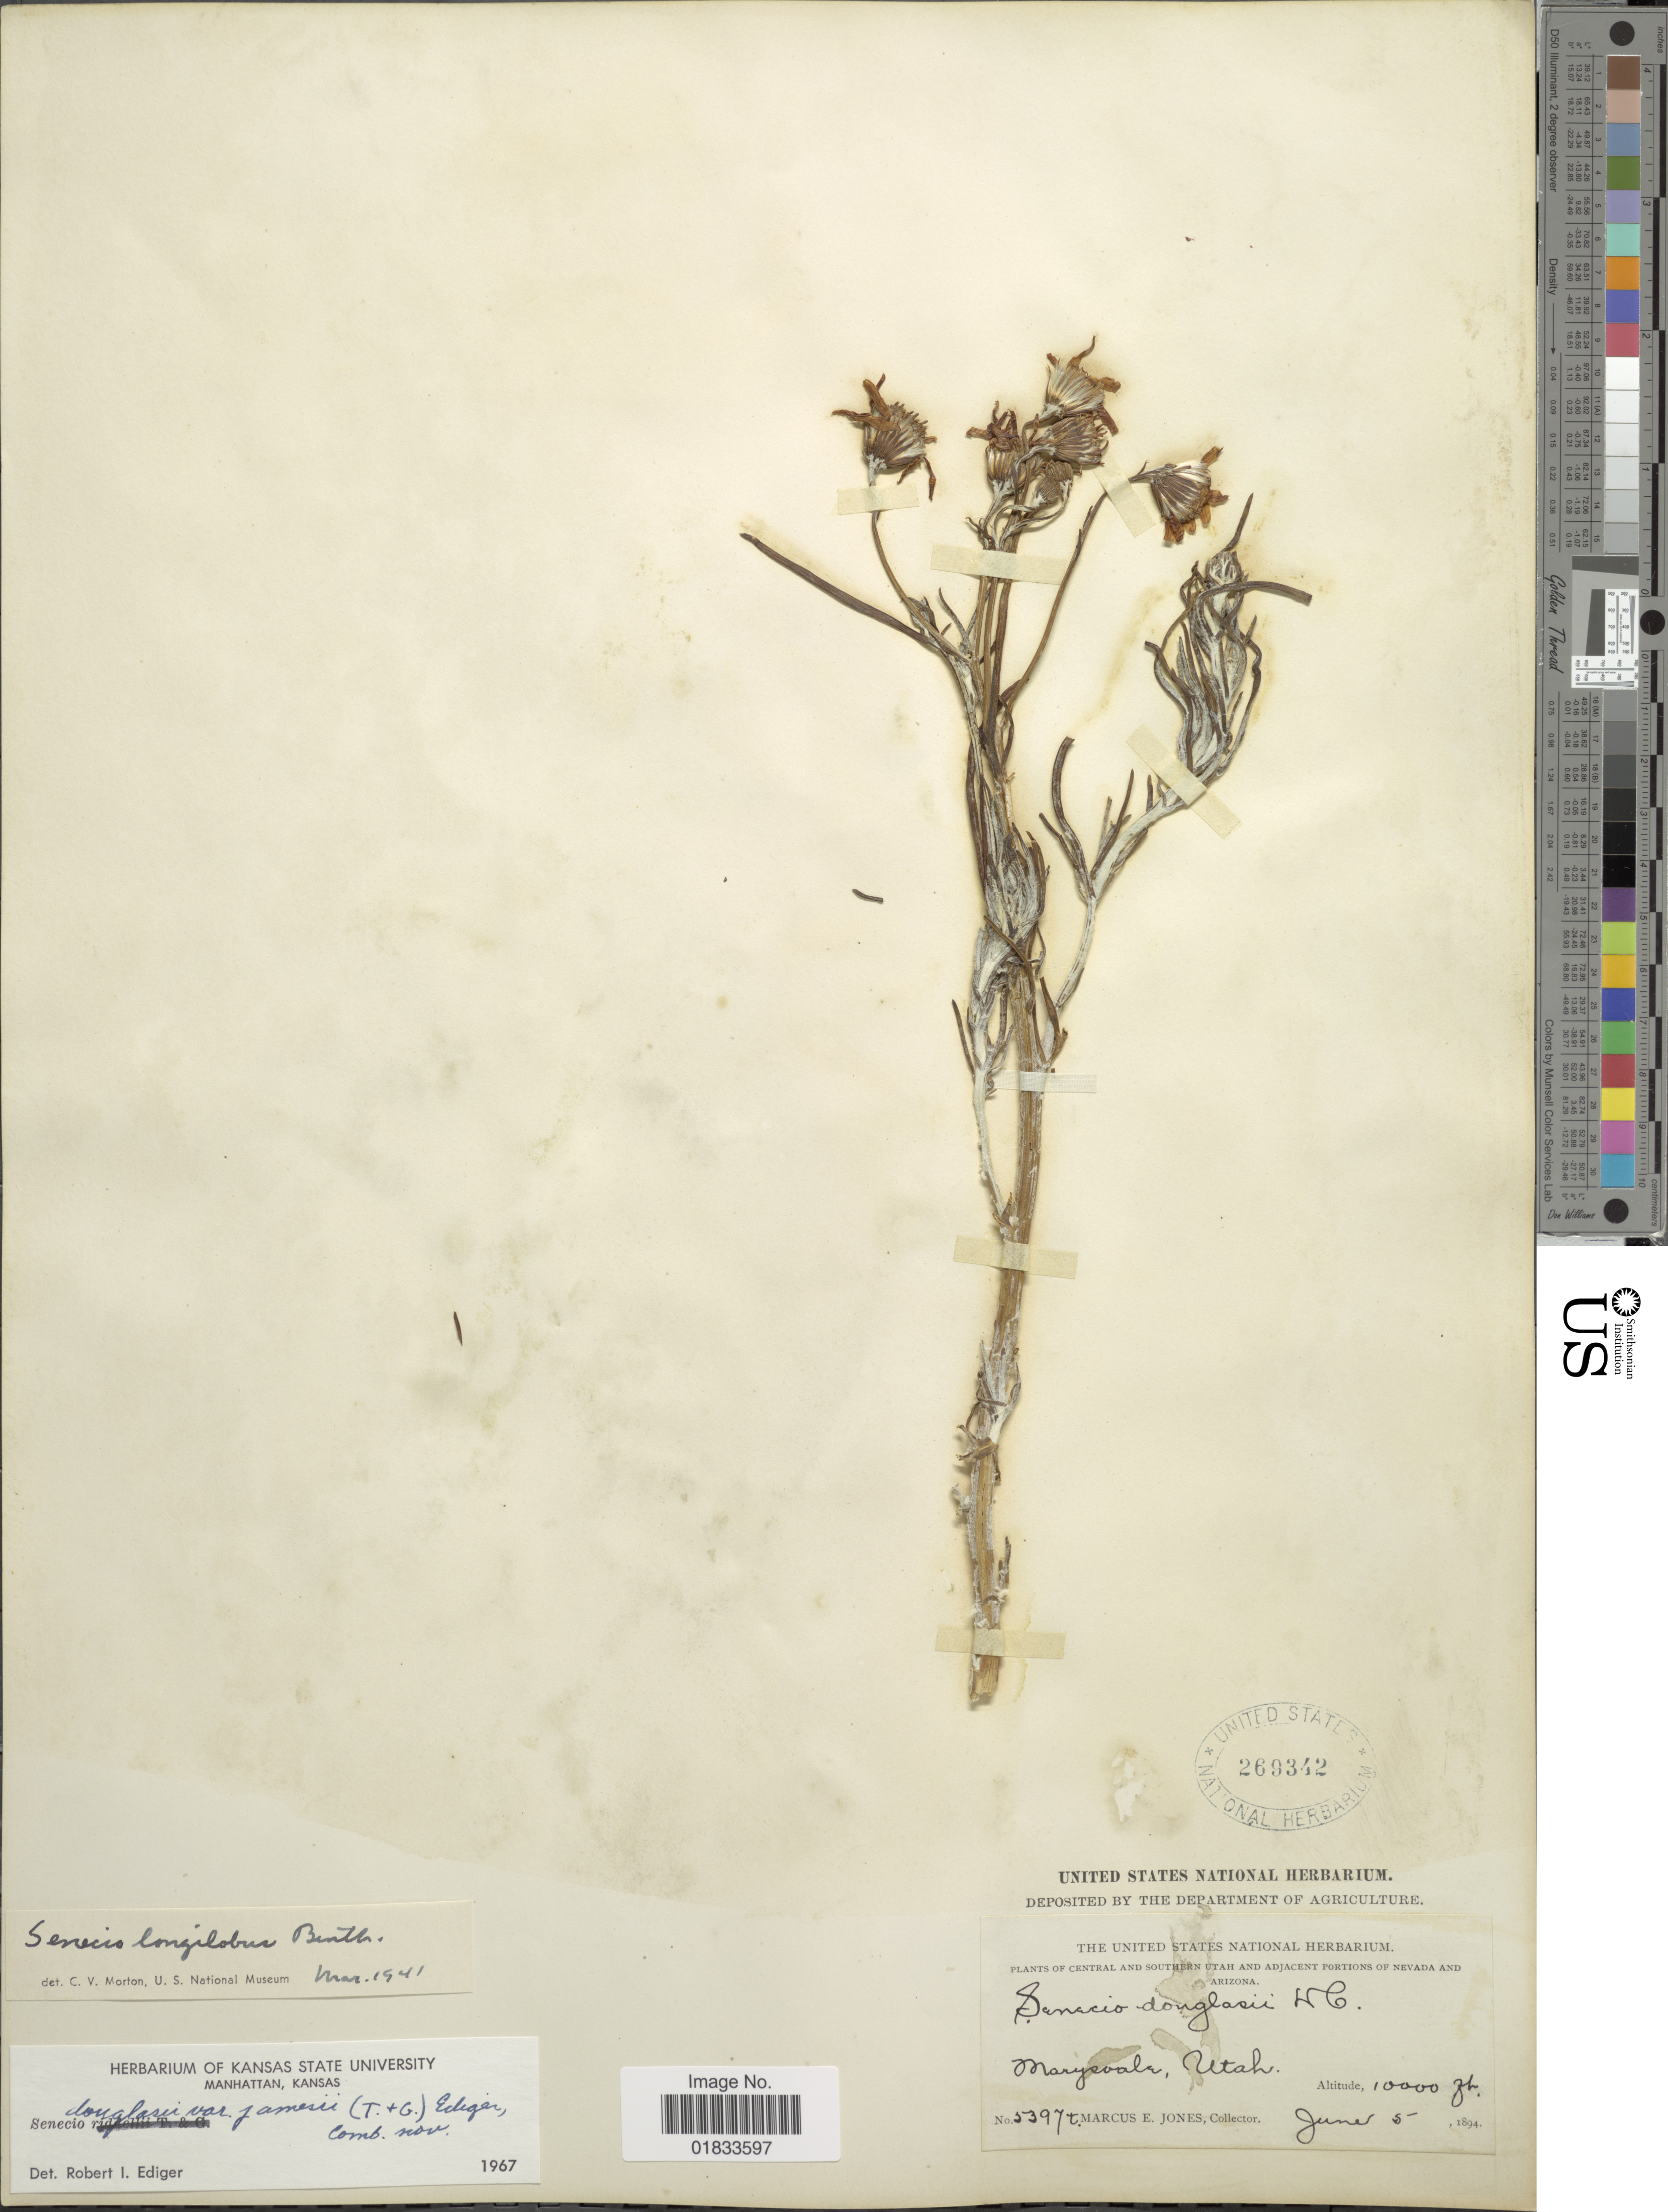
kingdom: Plantae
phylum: Tracheophyta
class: Magnoliopsida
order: Asterales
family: Asteraceae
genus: Senecio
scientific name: Senecio flaccidus var. flaccidus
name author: Less.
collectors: M. E. Jones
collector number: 5397c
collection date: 1894-06-05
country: United States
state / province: Utah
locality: Marysvale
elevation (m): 3048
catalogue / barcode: US 269342